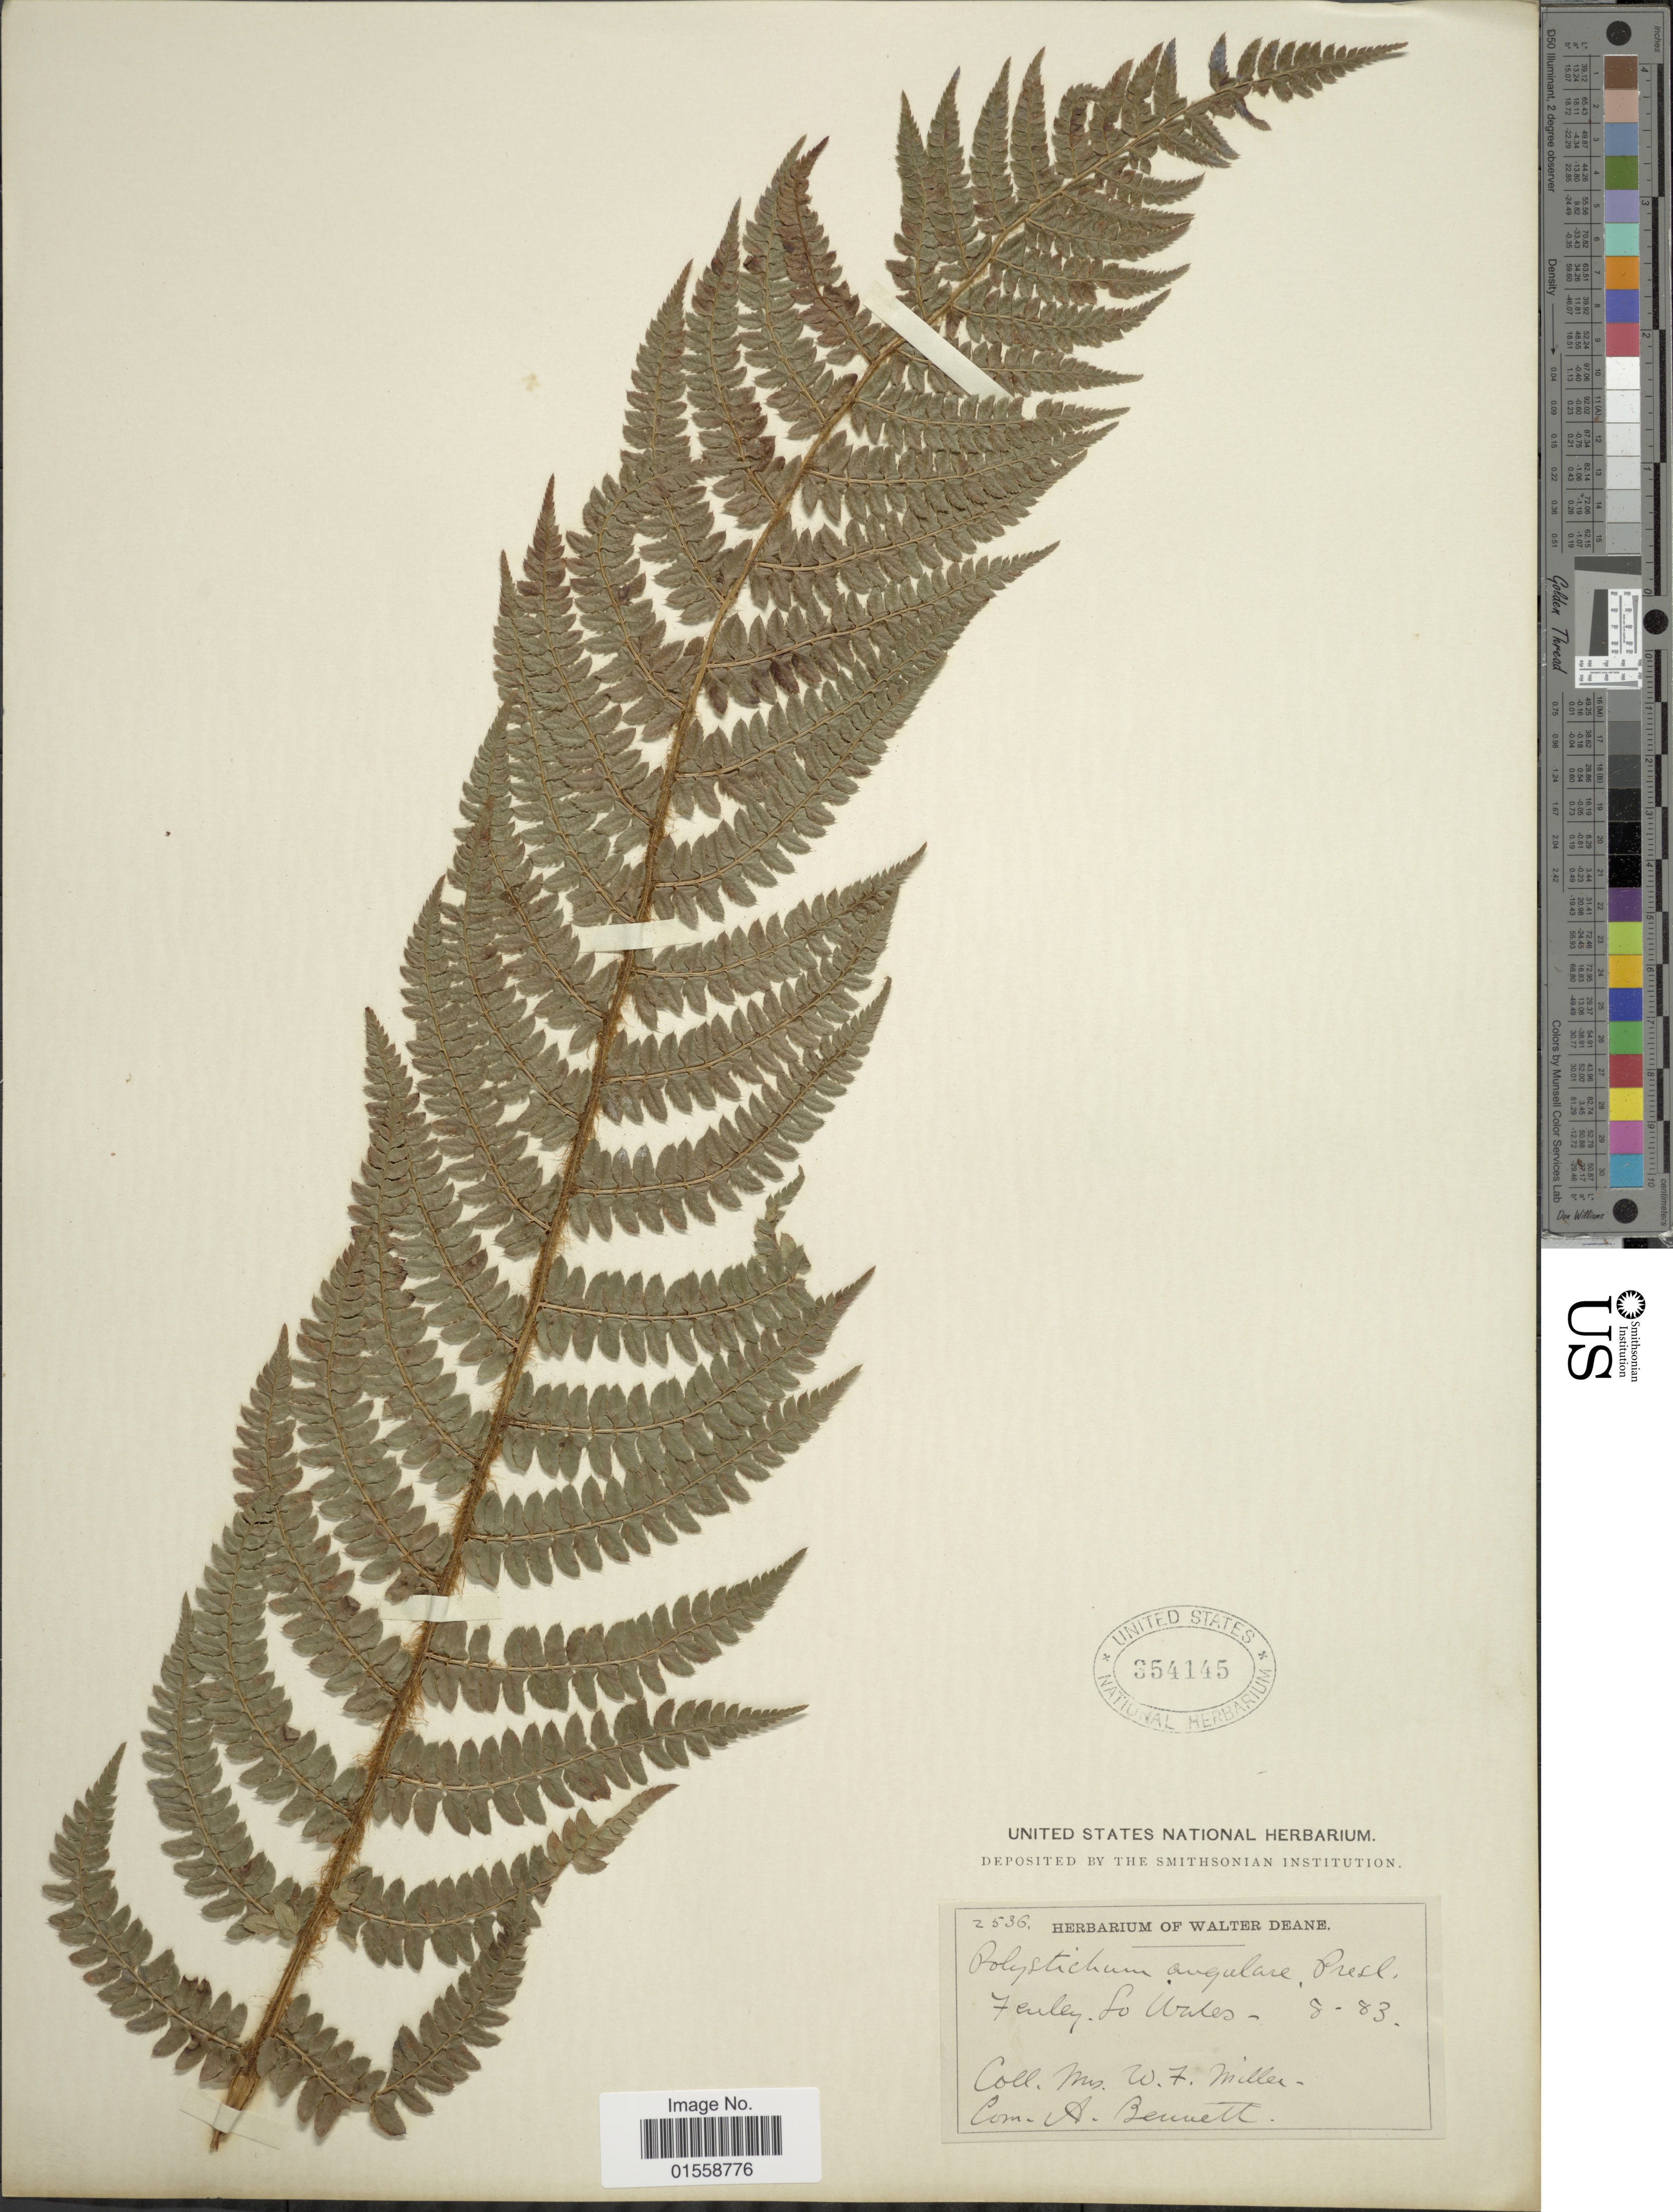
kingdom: Plantae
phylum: Tracheophyta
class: Polypodiopsida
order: Polypodiales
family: Dryopteridaceae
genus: Polystichum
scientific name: Polystichum setiferum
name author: (Forssk.) Moore ex Woynar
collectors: M. F. Miller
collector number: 2536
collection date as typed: Transcribed d/m/y: /8/83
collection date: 1883-08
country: United Kingdom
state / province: Wales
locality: Tenby, So Wales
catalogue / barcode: US 354145